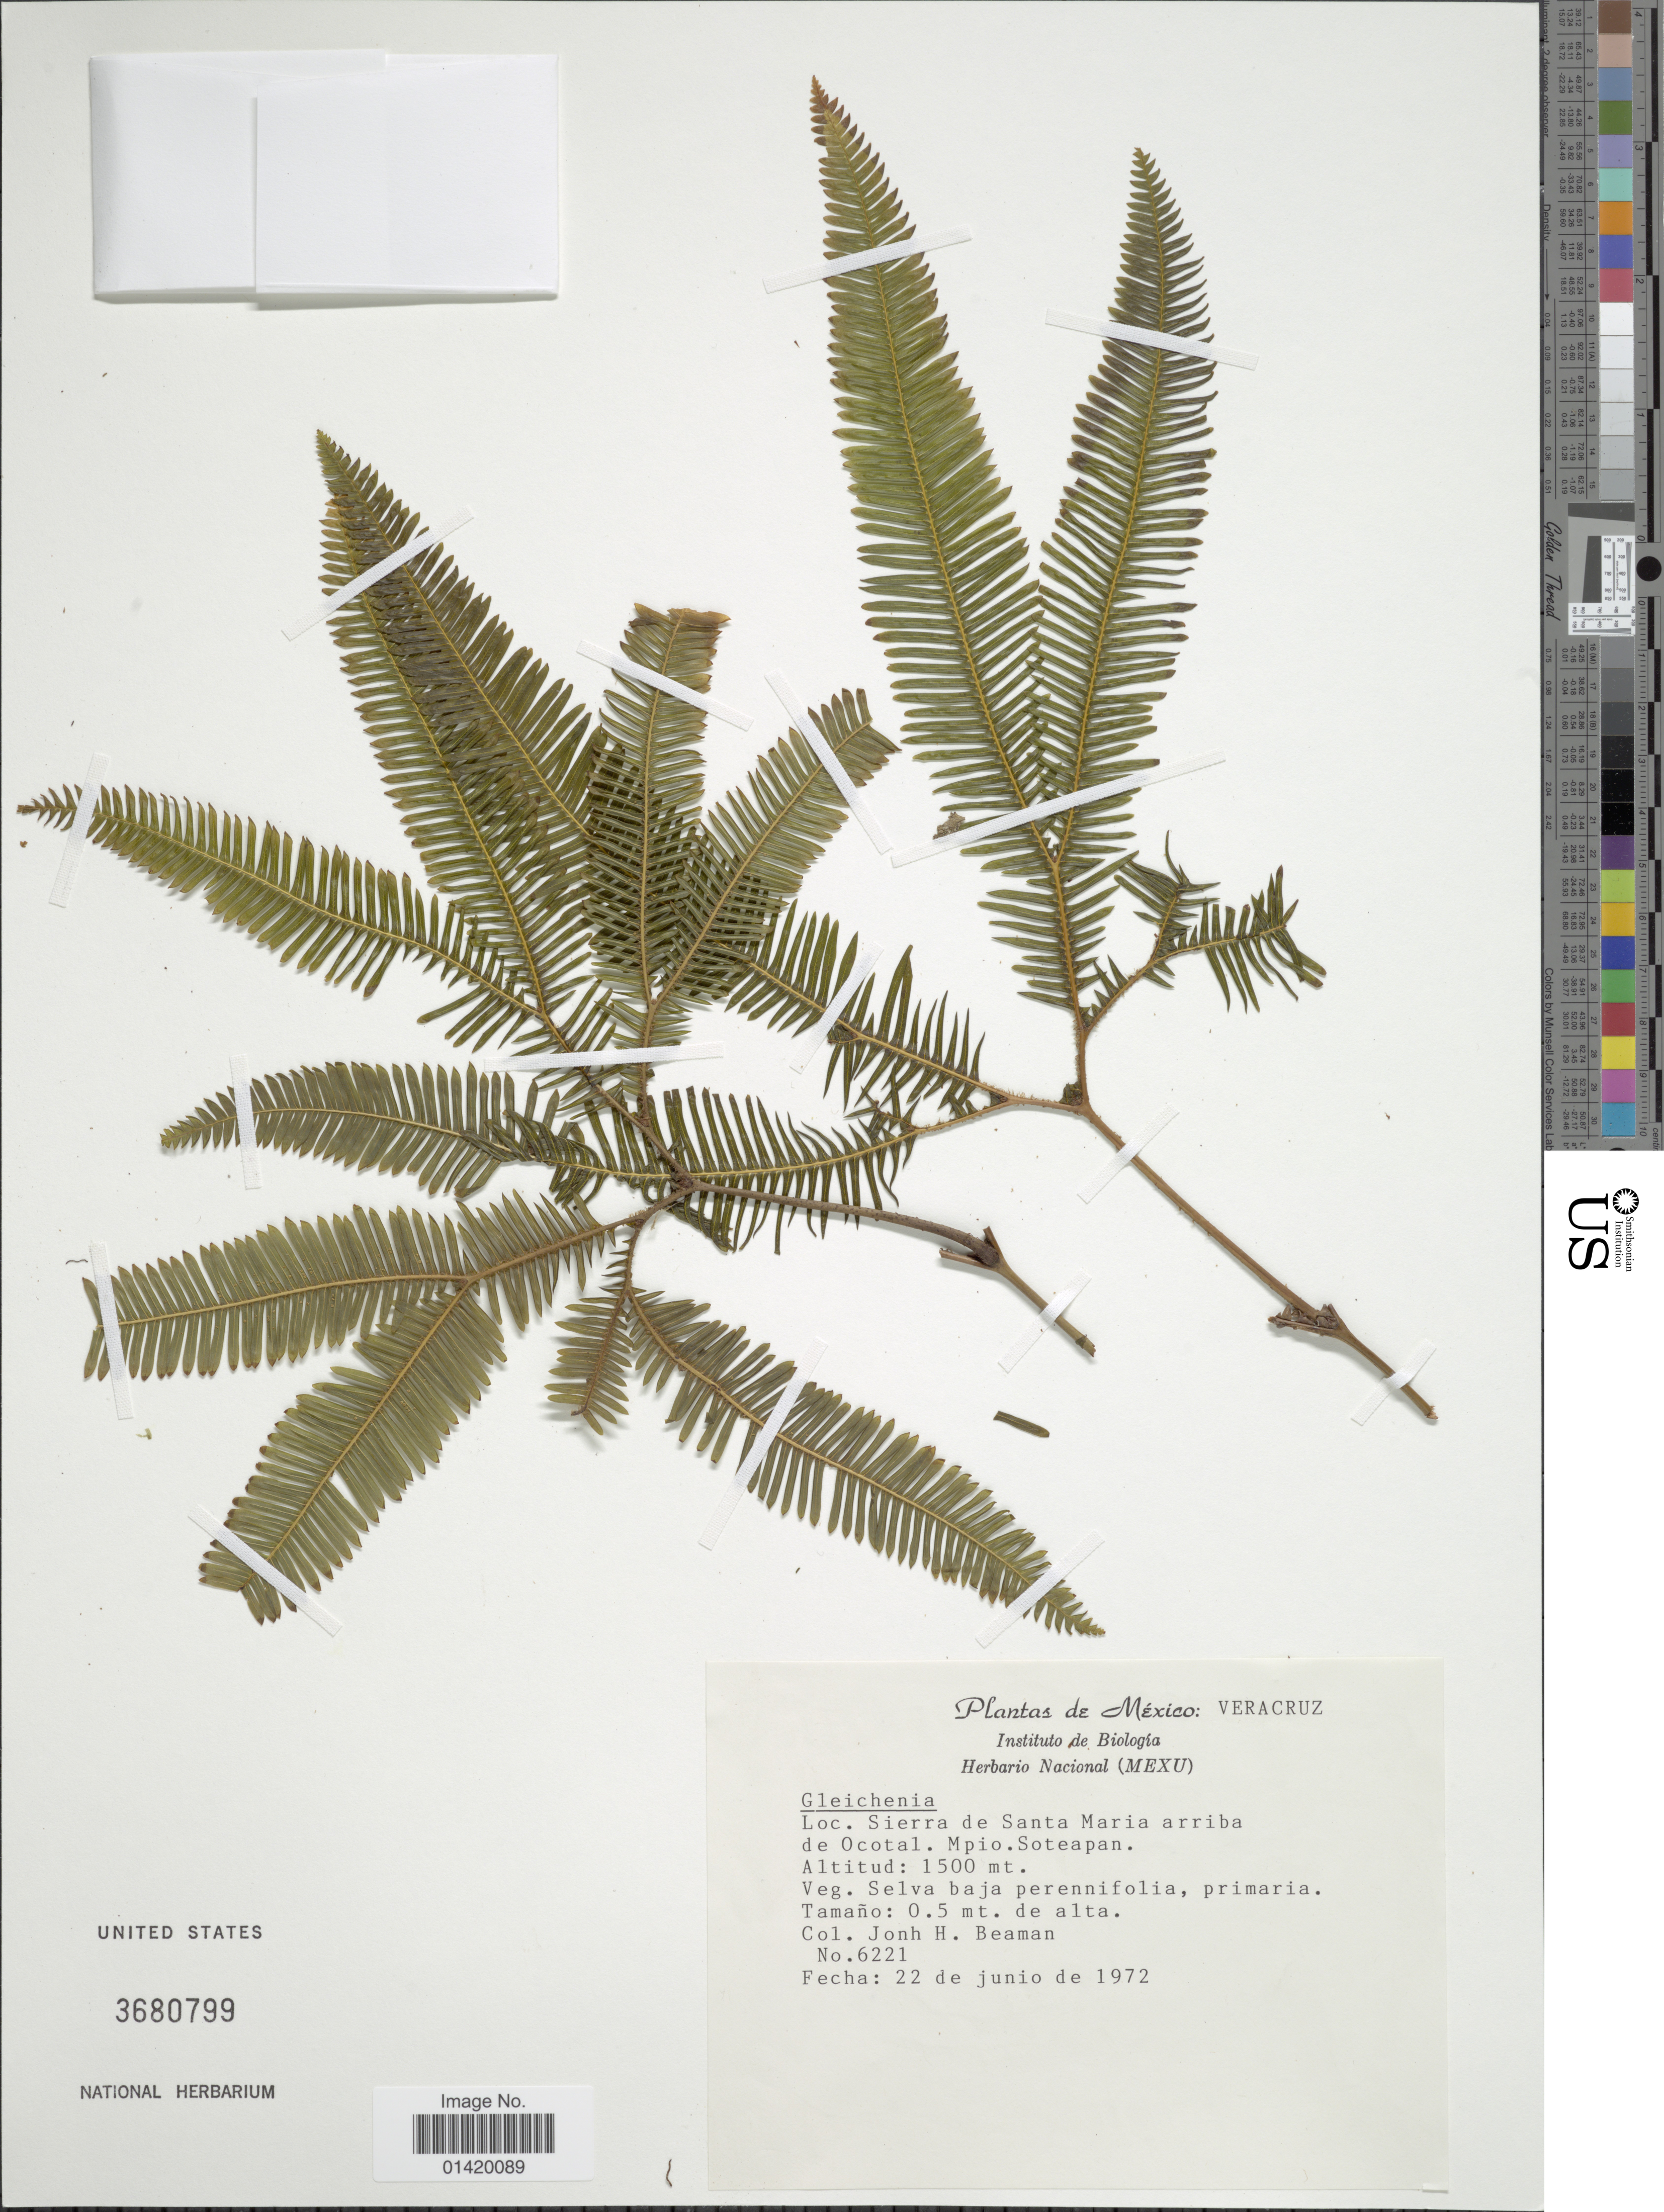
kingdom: Plantae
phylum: Tracheophyta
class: Polypodiopsida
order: Gleicheniales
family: Gleicheniaceae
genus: Dicranopteris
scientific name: Dicranopteris flexuosa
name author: (Schrad.) Underw.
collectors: J. H. Beaman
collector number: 6221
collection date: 1972-06-22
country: Mexico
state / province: Veracruz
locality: Vera Cruz, Sierra de Santa Maria arriba de Ocotal. Mpio Soteapan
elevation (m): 1500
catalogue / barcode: US 3680799